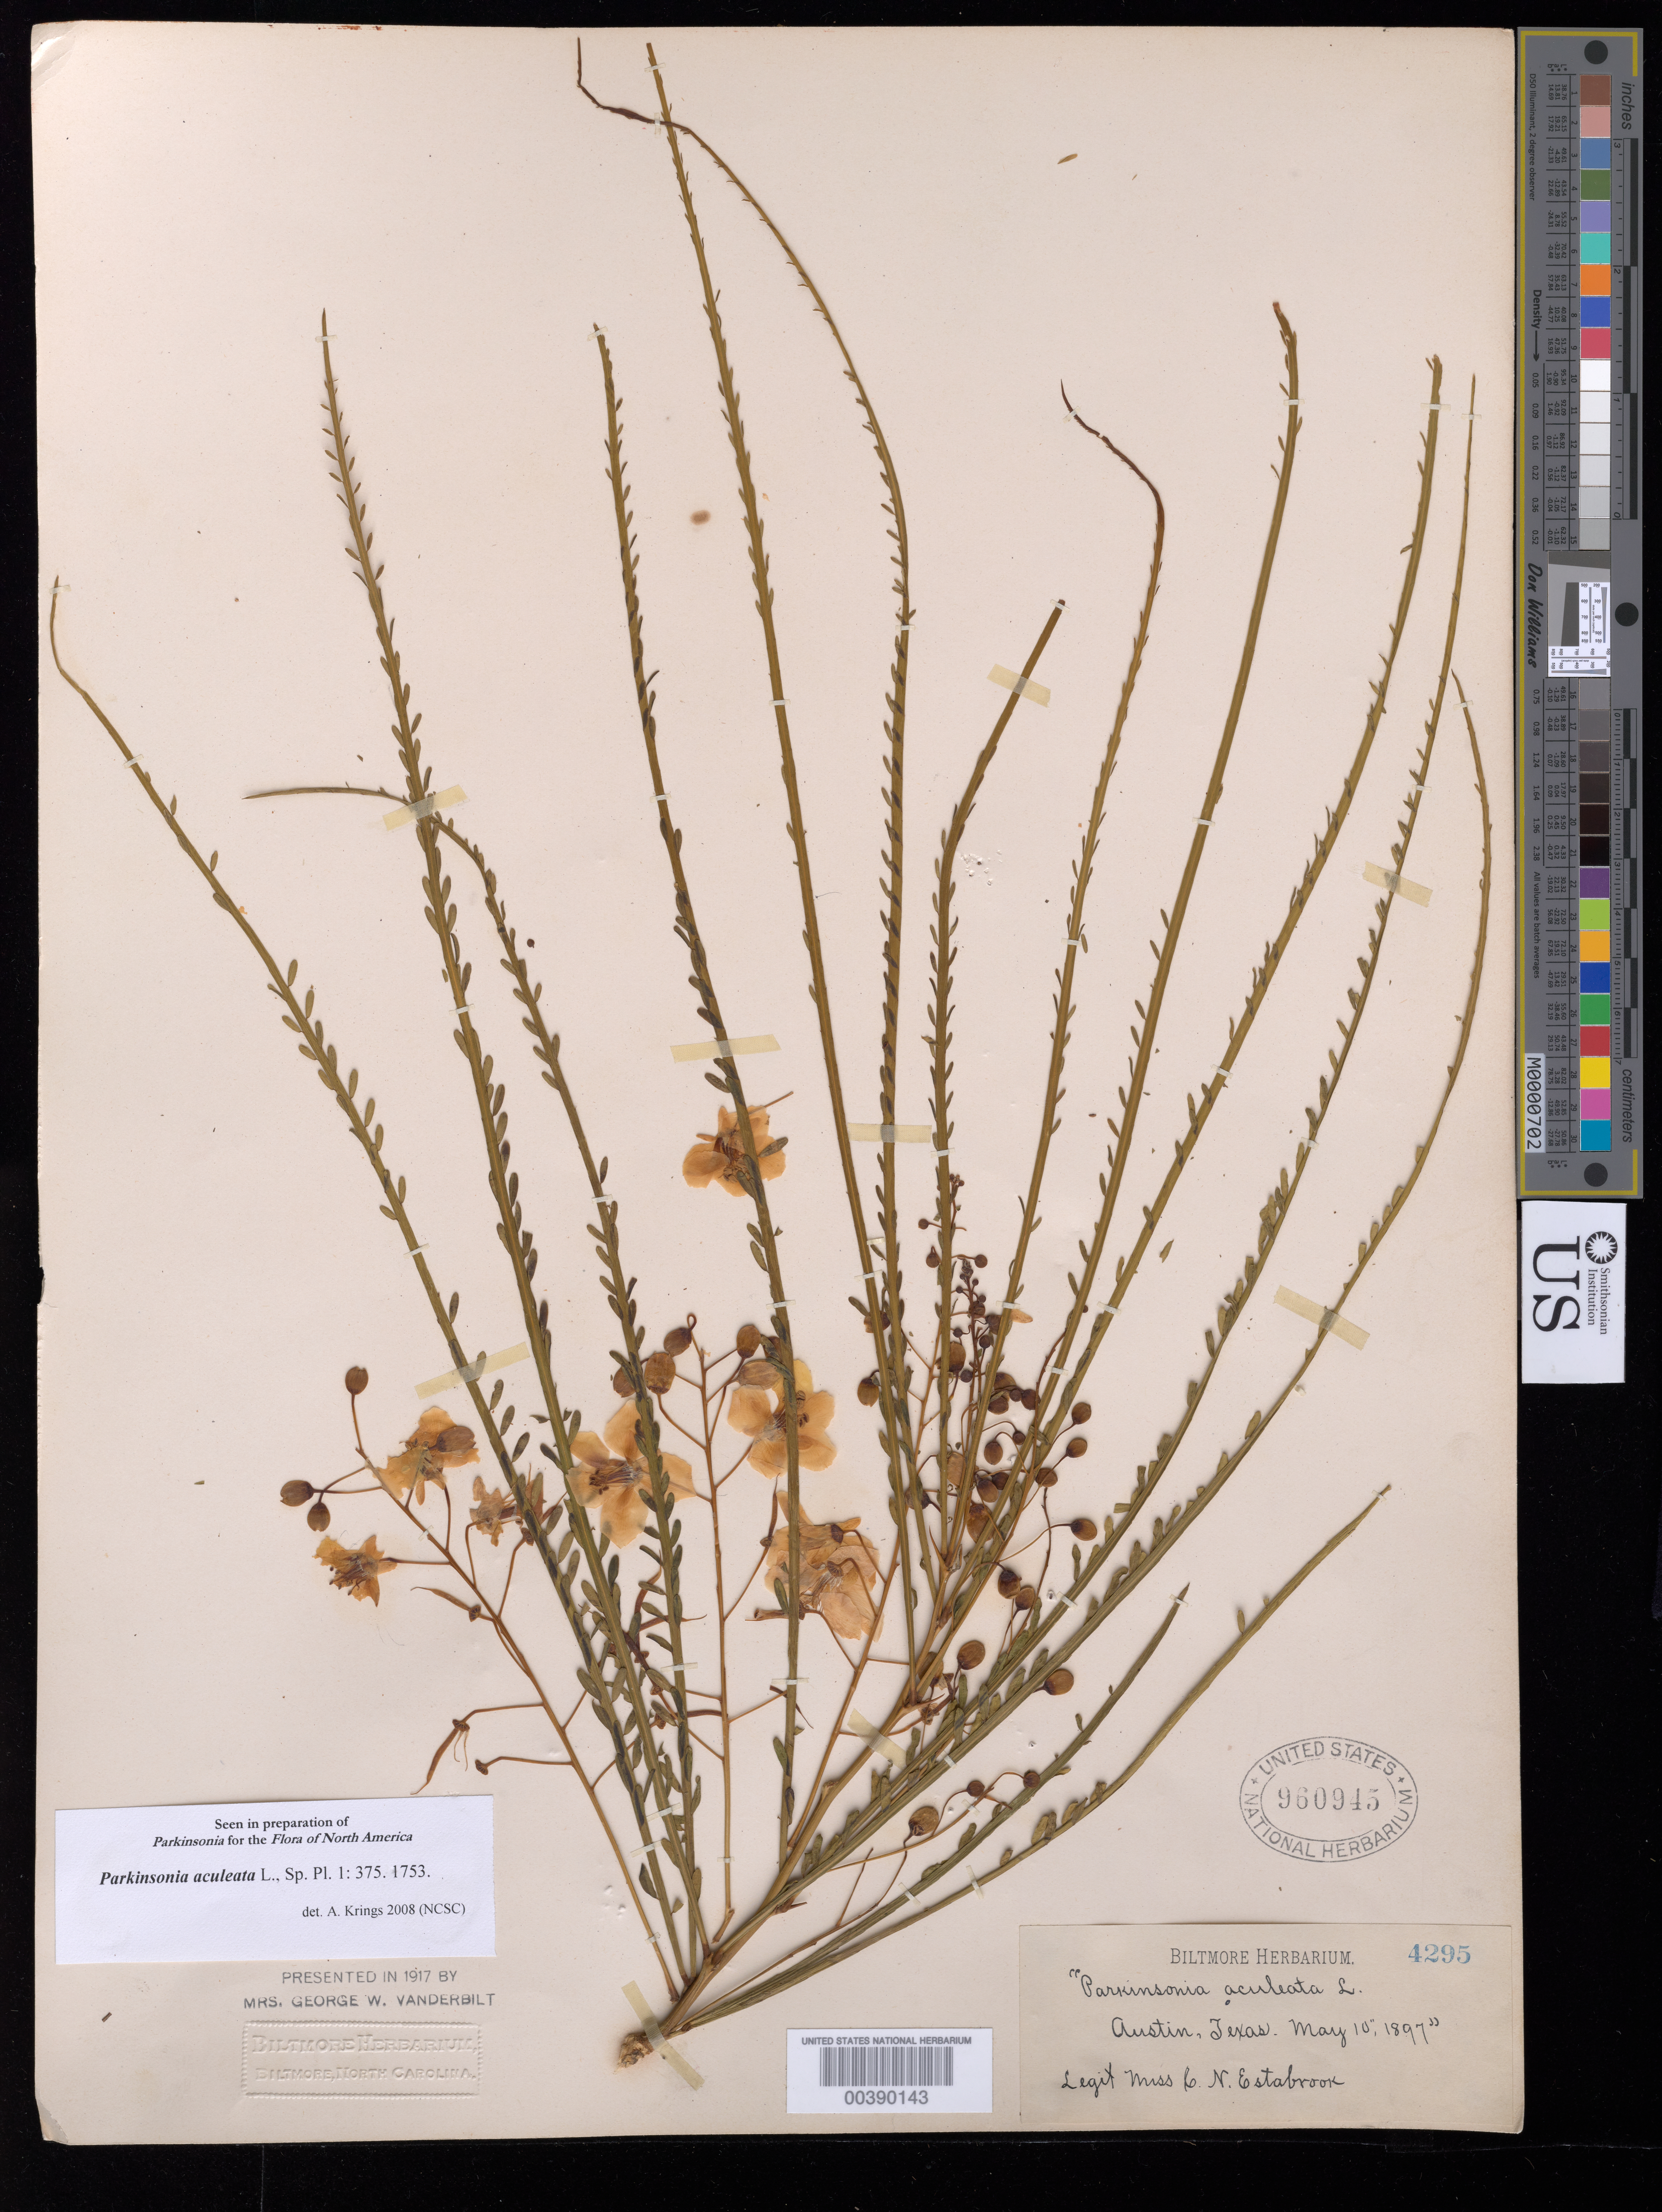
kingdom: Plantae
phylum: Tracheophyta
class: Magnoliopsida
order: Fabales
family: Fabaceae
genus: Parkinsonia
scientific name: Parkinsonia aculeata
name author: L.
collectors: C. Estabrook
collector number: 4295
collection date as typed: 10 May 1897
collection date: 1897-05-10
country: United States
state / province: Texas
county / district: Travis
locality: Austin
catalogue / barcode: US 960945